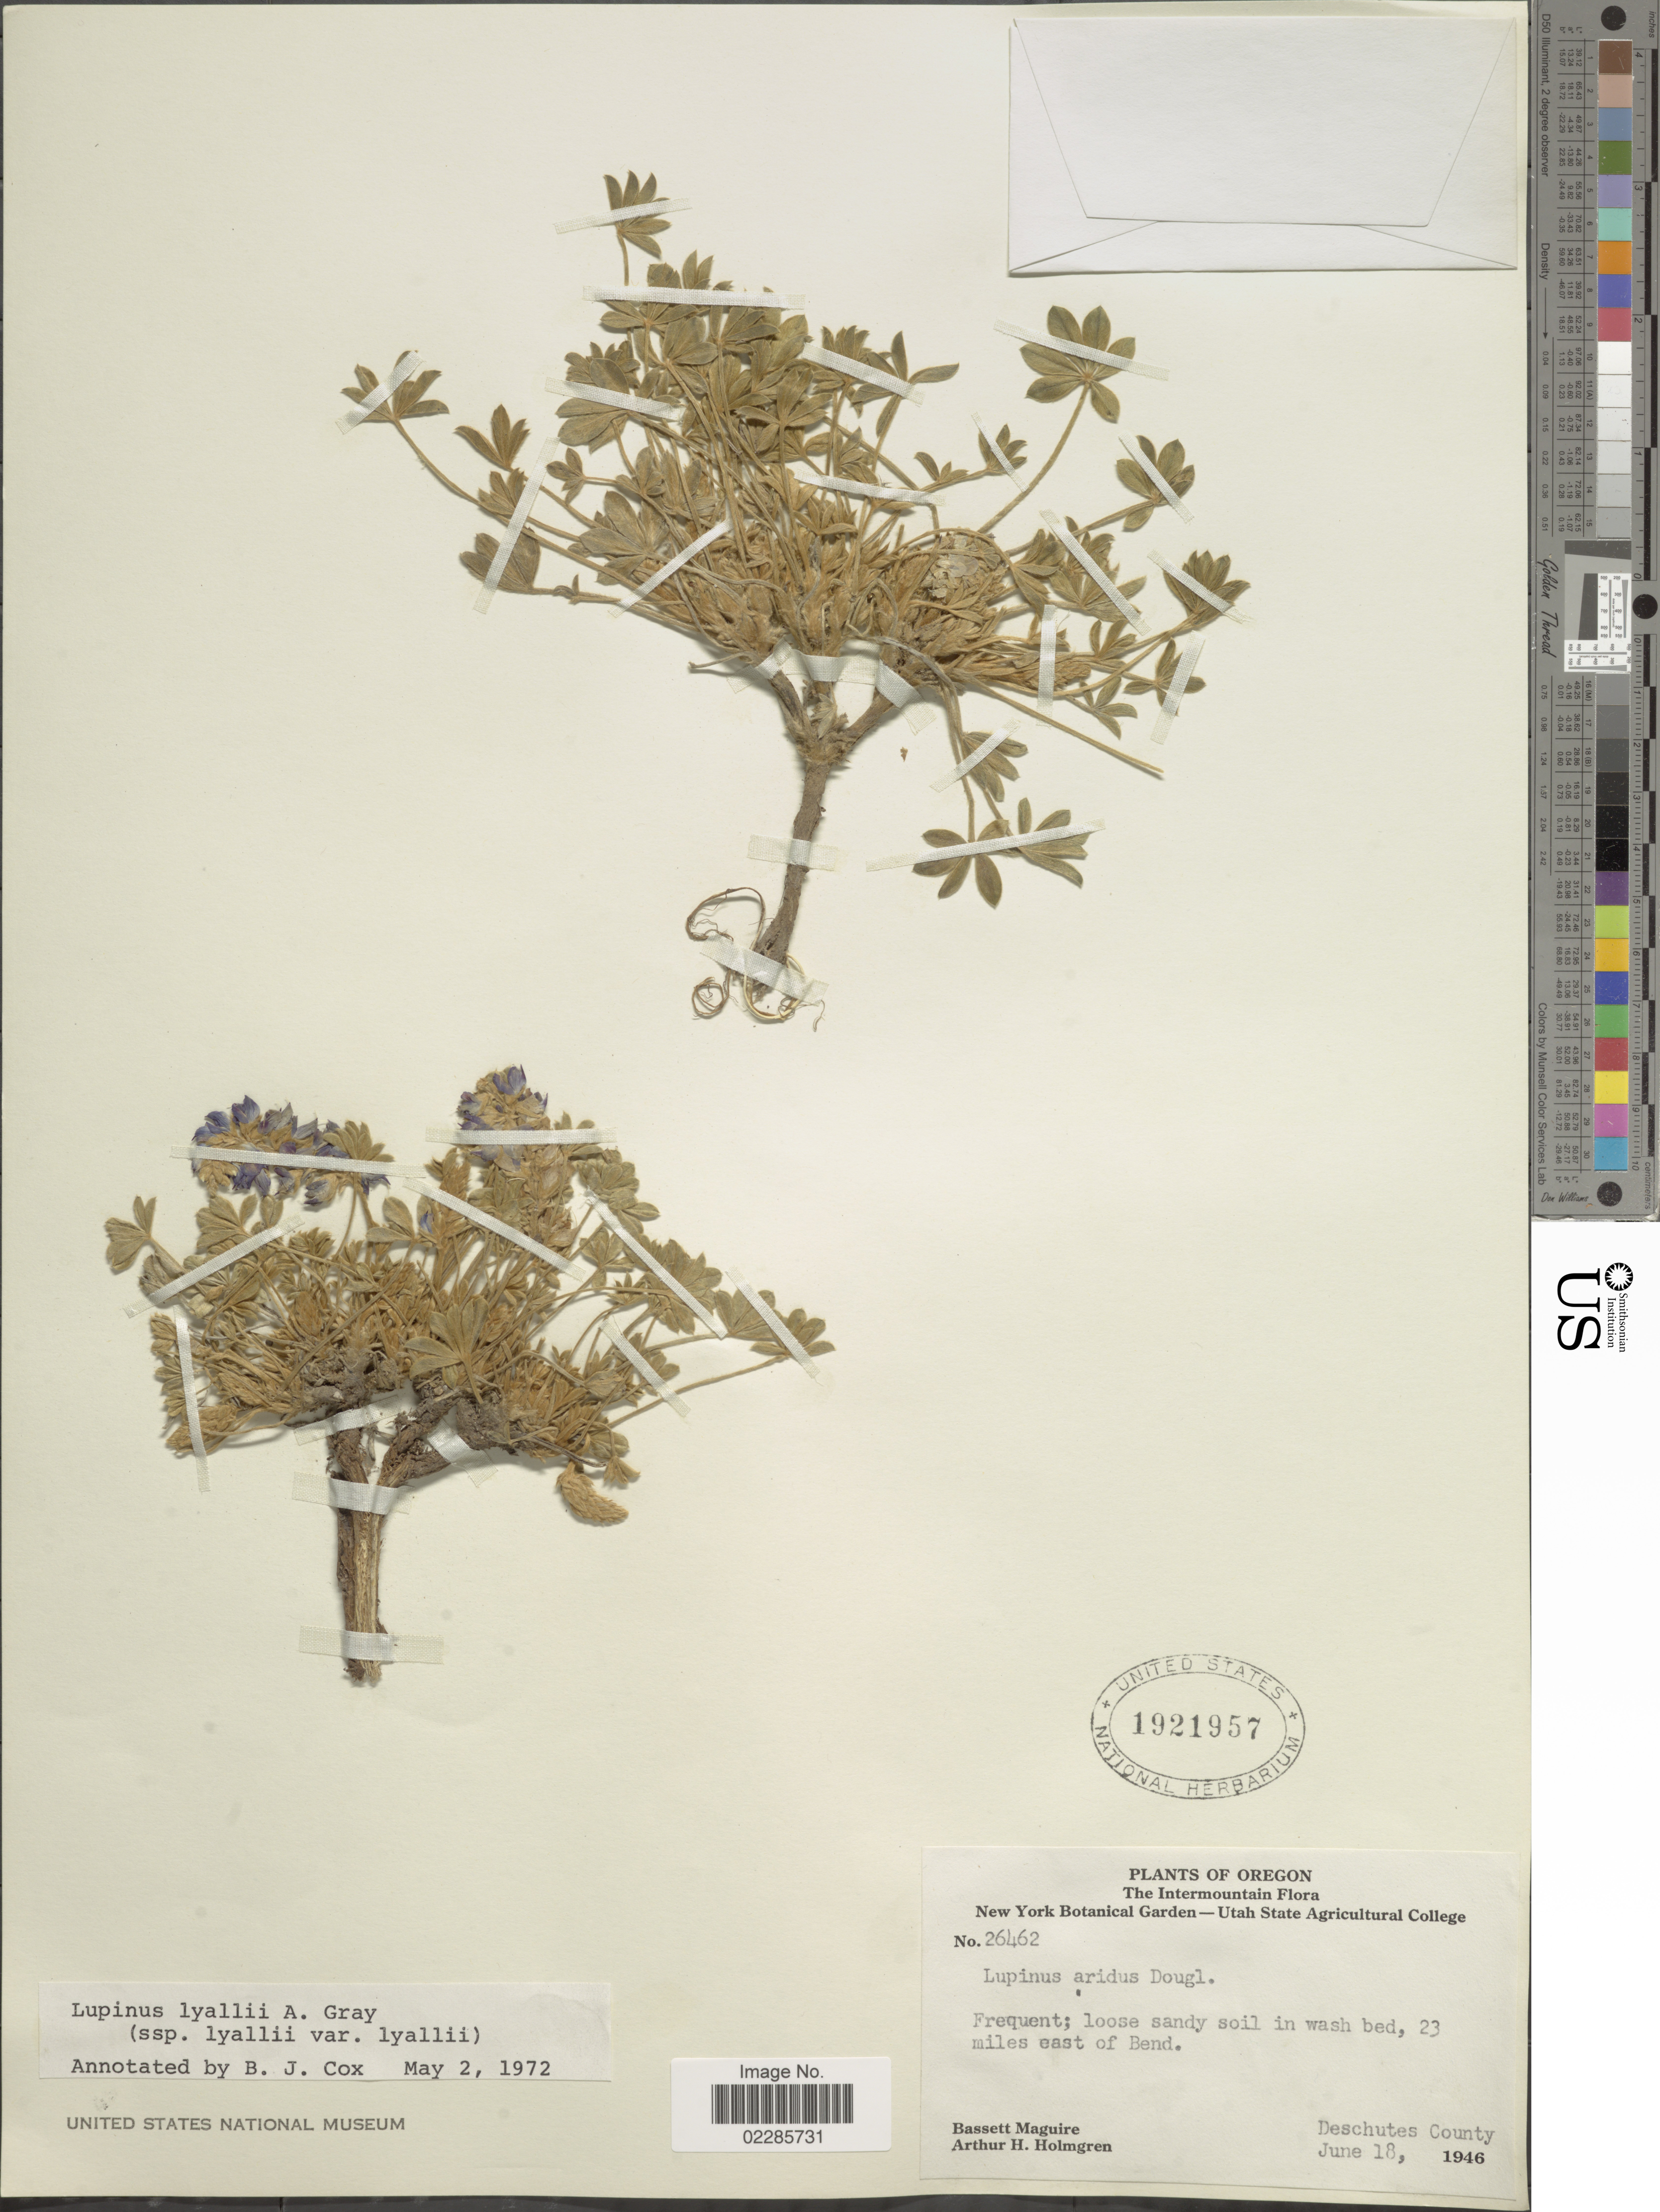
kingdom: Plantae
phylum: Tracheophyta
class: Magnoliopsida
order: Fabales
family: Fabaceae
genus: Lupinus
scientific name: Lupinus lyallii subsp. lyallii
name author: A. Gray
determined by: Cox, B. J.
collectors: B. Maguire & A. H. Holmgren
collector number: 26462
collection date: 1946-06-18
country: United States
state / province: Oregon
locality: The Intermountain, Frequent; loose sandy soil in wash bed, 23 miles east of Bend, Deschutes County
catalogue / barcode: US 1921957